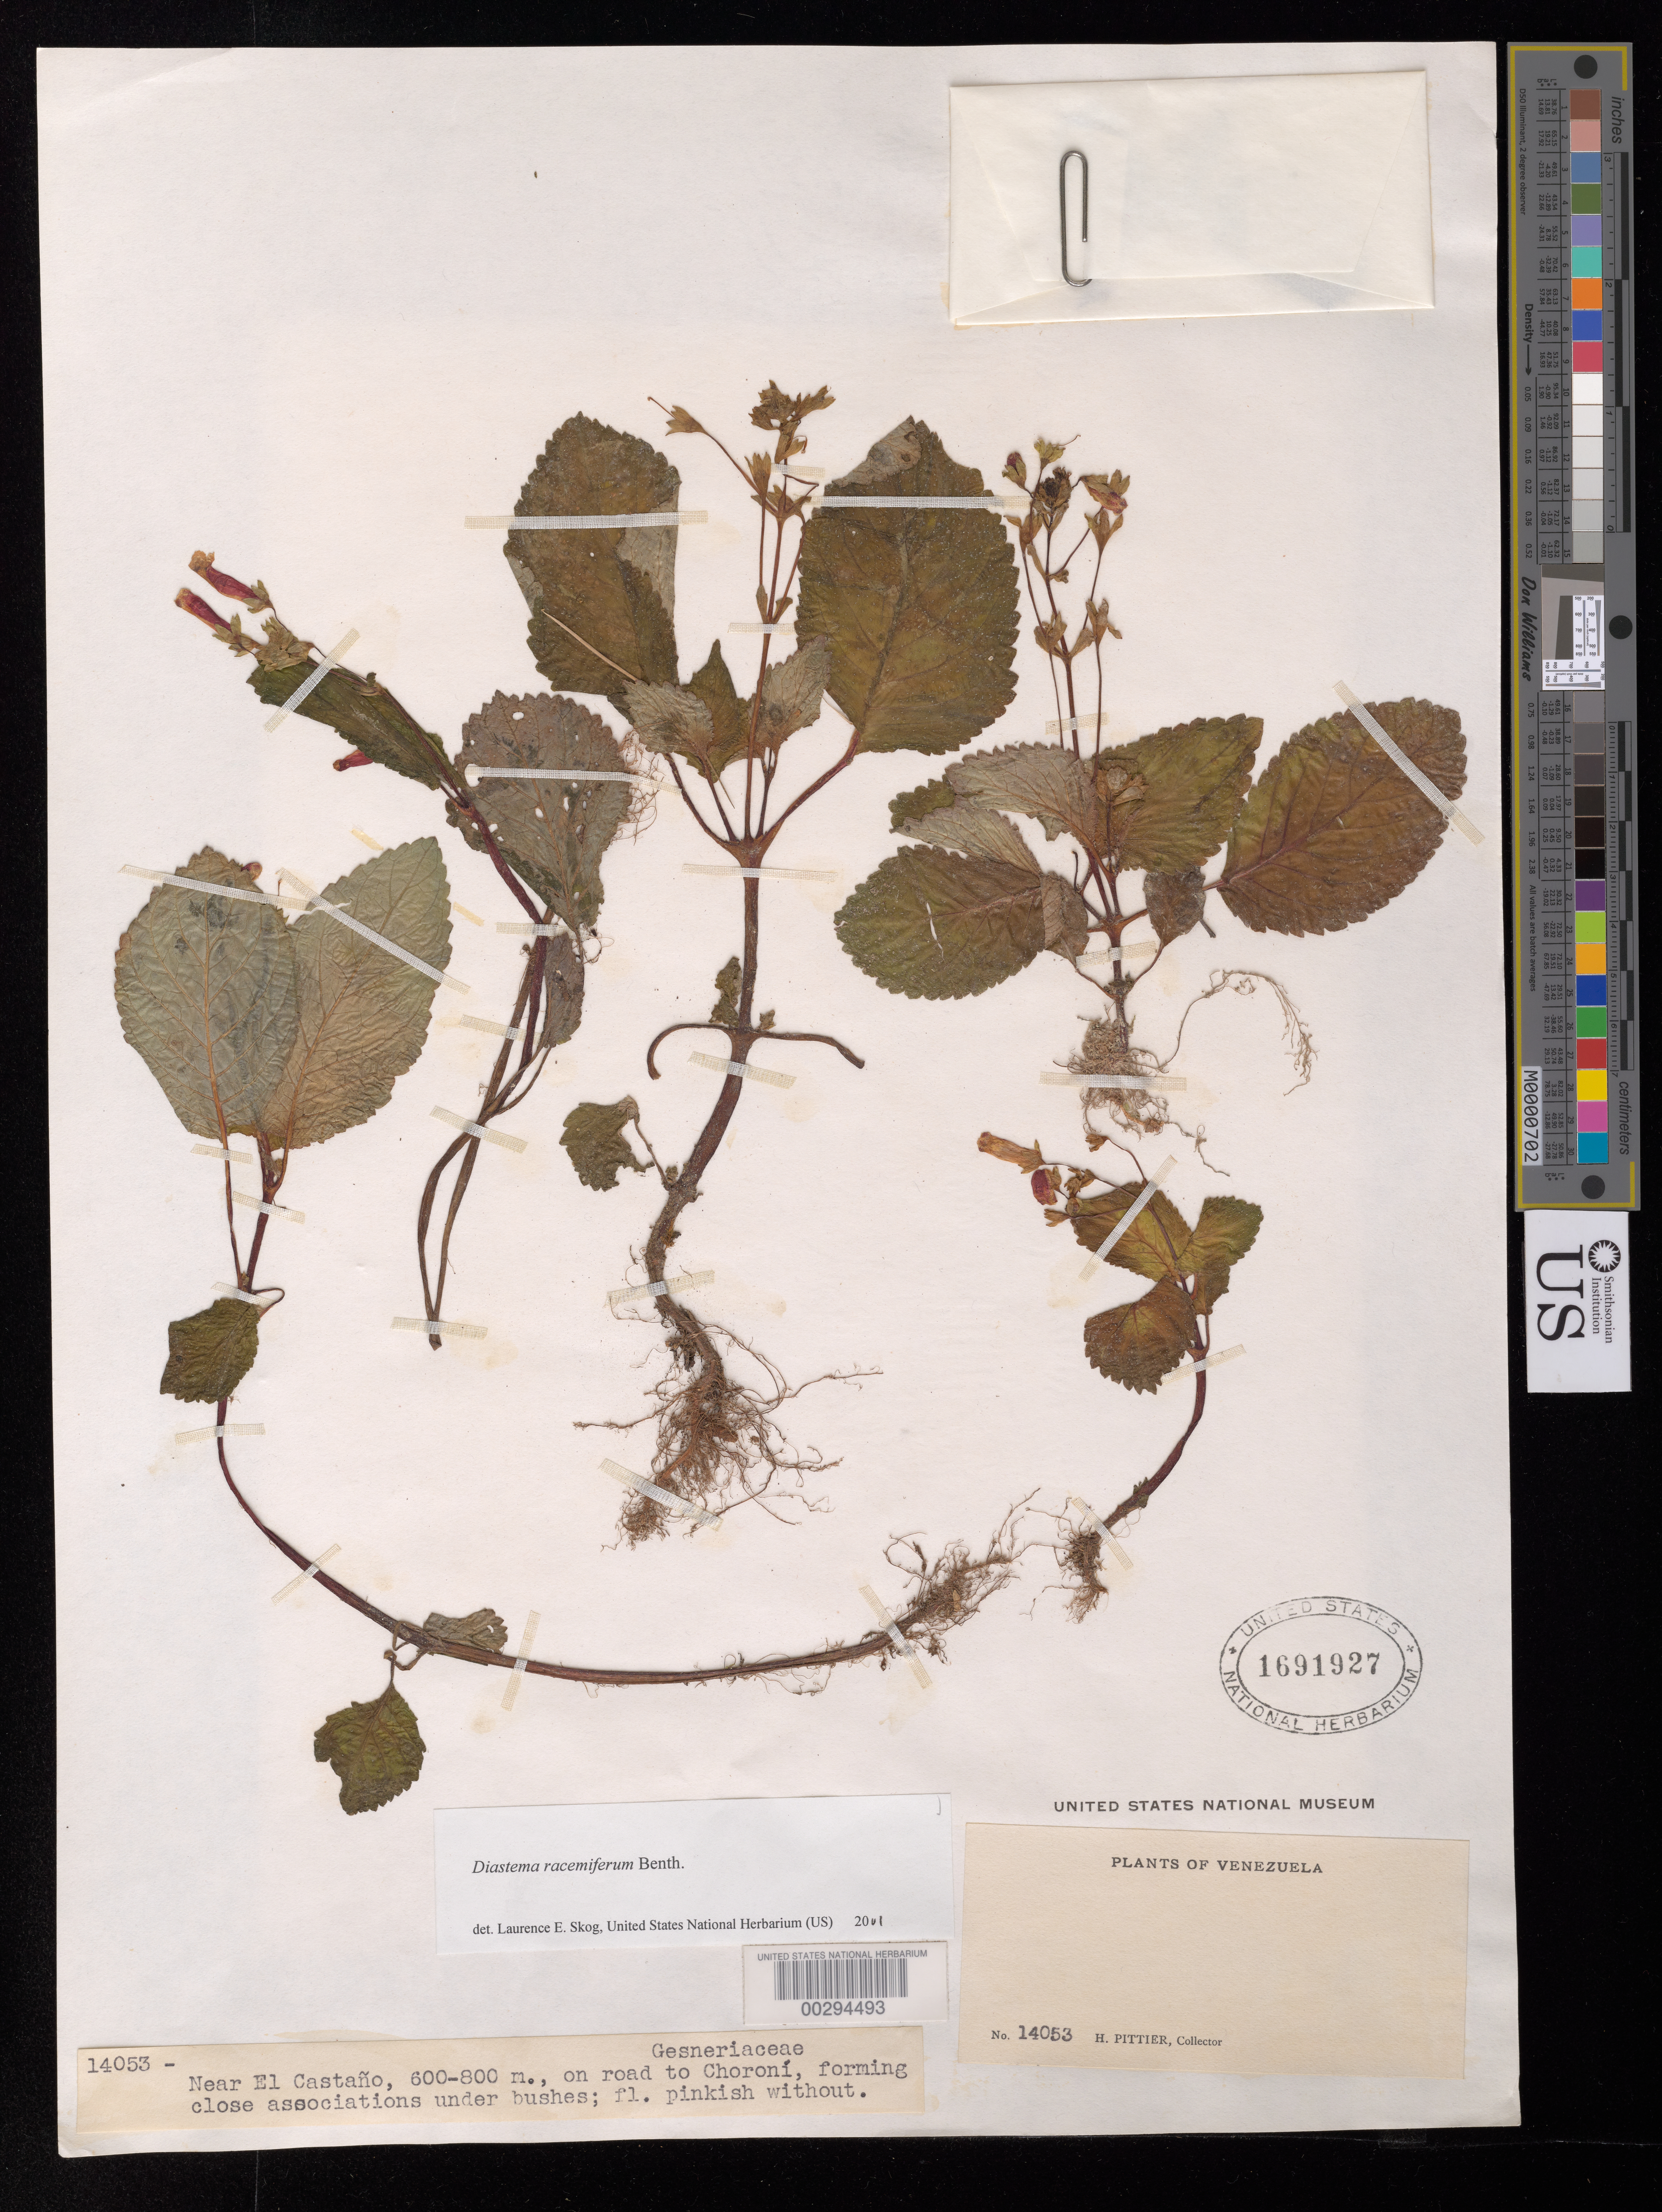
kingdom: Plantae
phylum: Tracheophyta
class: Magnoliopsida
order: Lamiales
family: Gesneriaceae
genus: Diastema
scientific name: Diastema racemiferum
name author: Benth.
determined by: Skog, Laurence E.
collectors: H. F. Pittier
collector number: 14053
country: Venezuela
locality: Near El Castaño, on road to Choroní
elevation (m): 600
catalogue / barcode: US 1691927